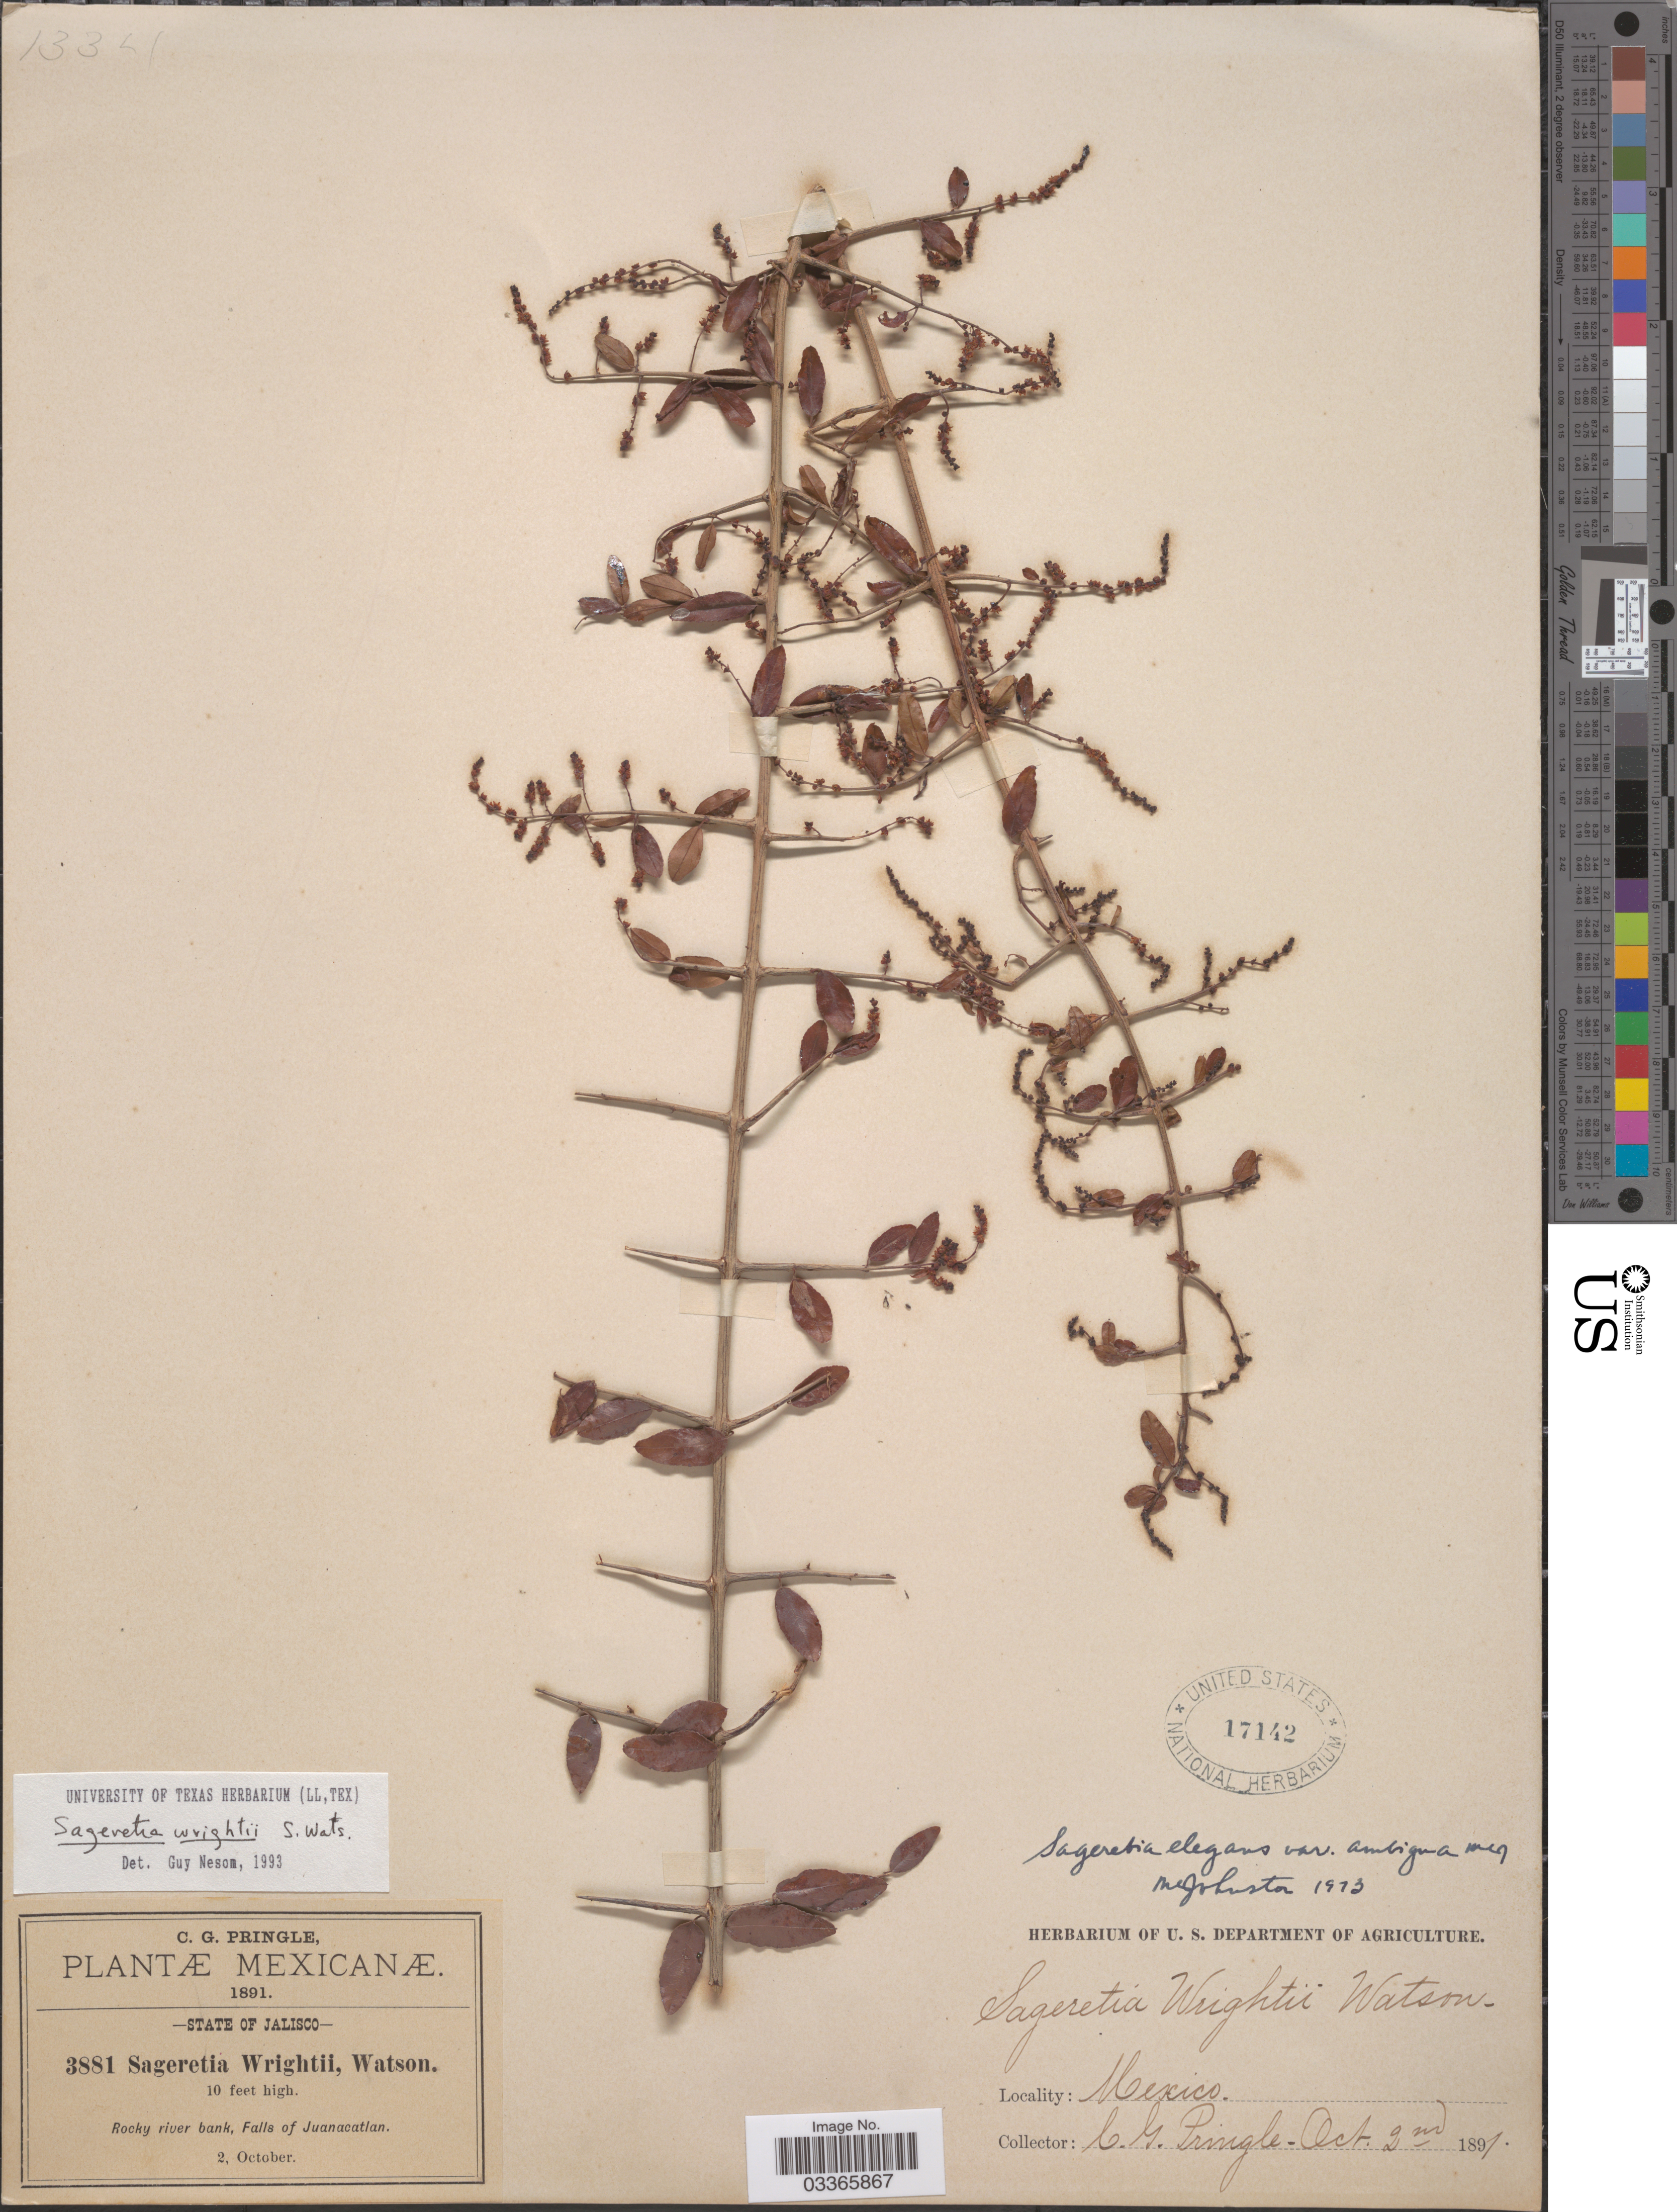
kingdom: Plantae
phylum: Tracheophyta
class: Magnoliopsida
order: Rosales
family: Rhamnaceae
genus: Sageretia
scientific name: Sageretia wrightii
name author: S. Watson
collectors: C. G. Pringle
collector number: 3881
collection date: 1891-10-02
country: Mexico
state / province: Jalisco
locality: Rocky river bank, Falls of Juanacatlan.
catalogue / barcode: US 17142